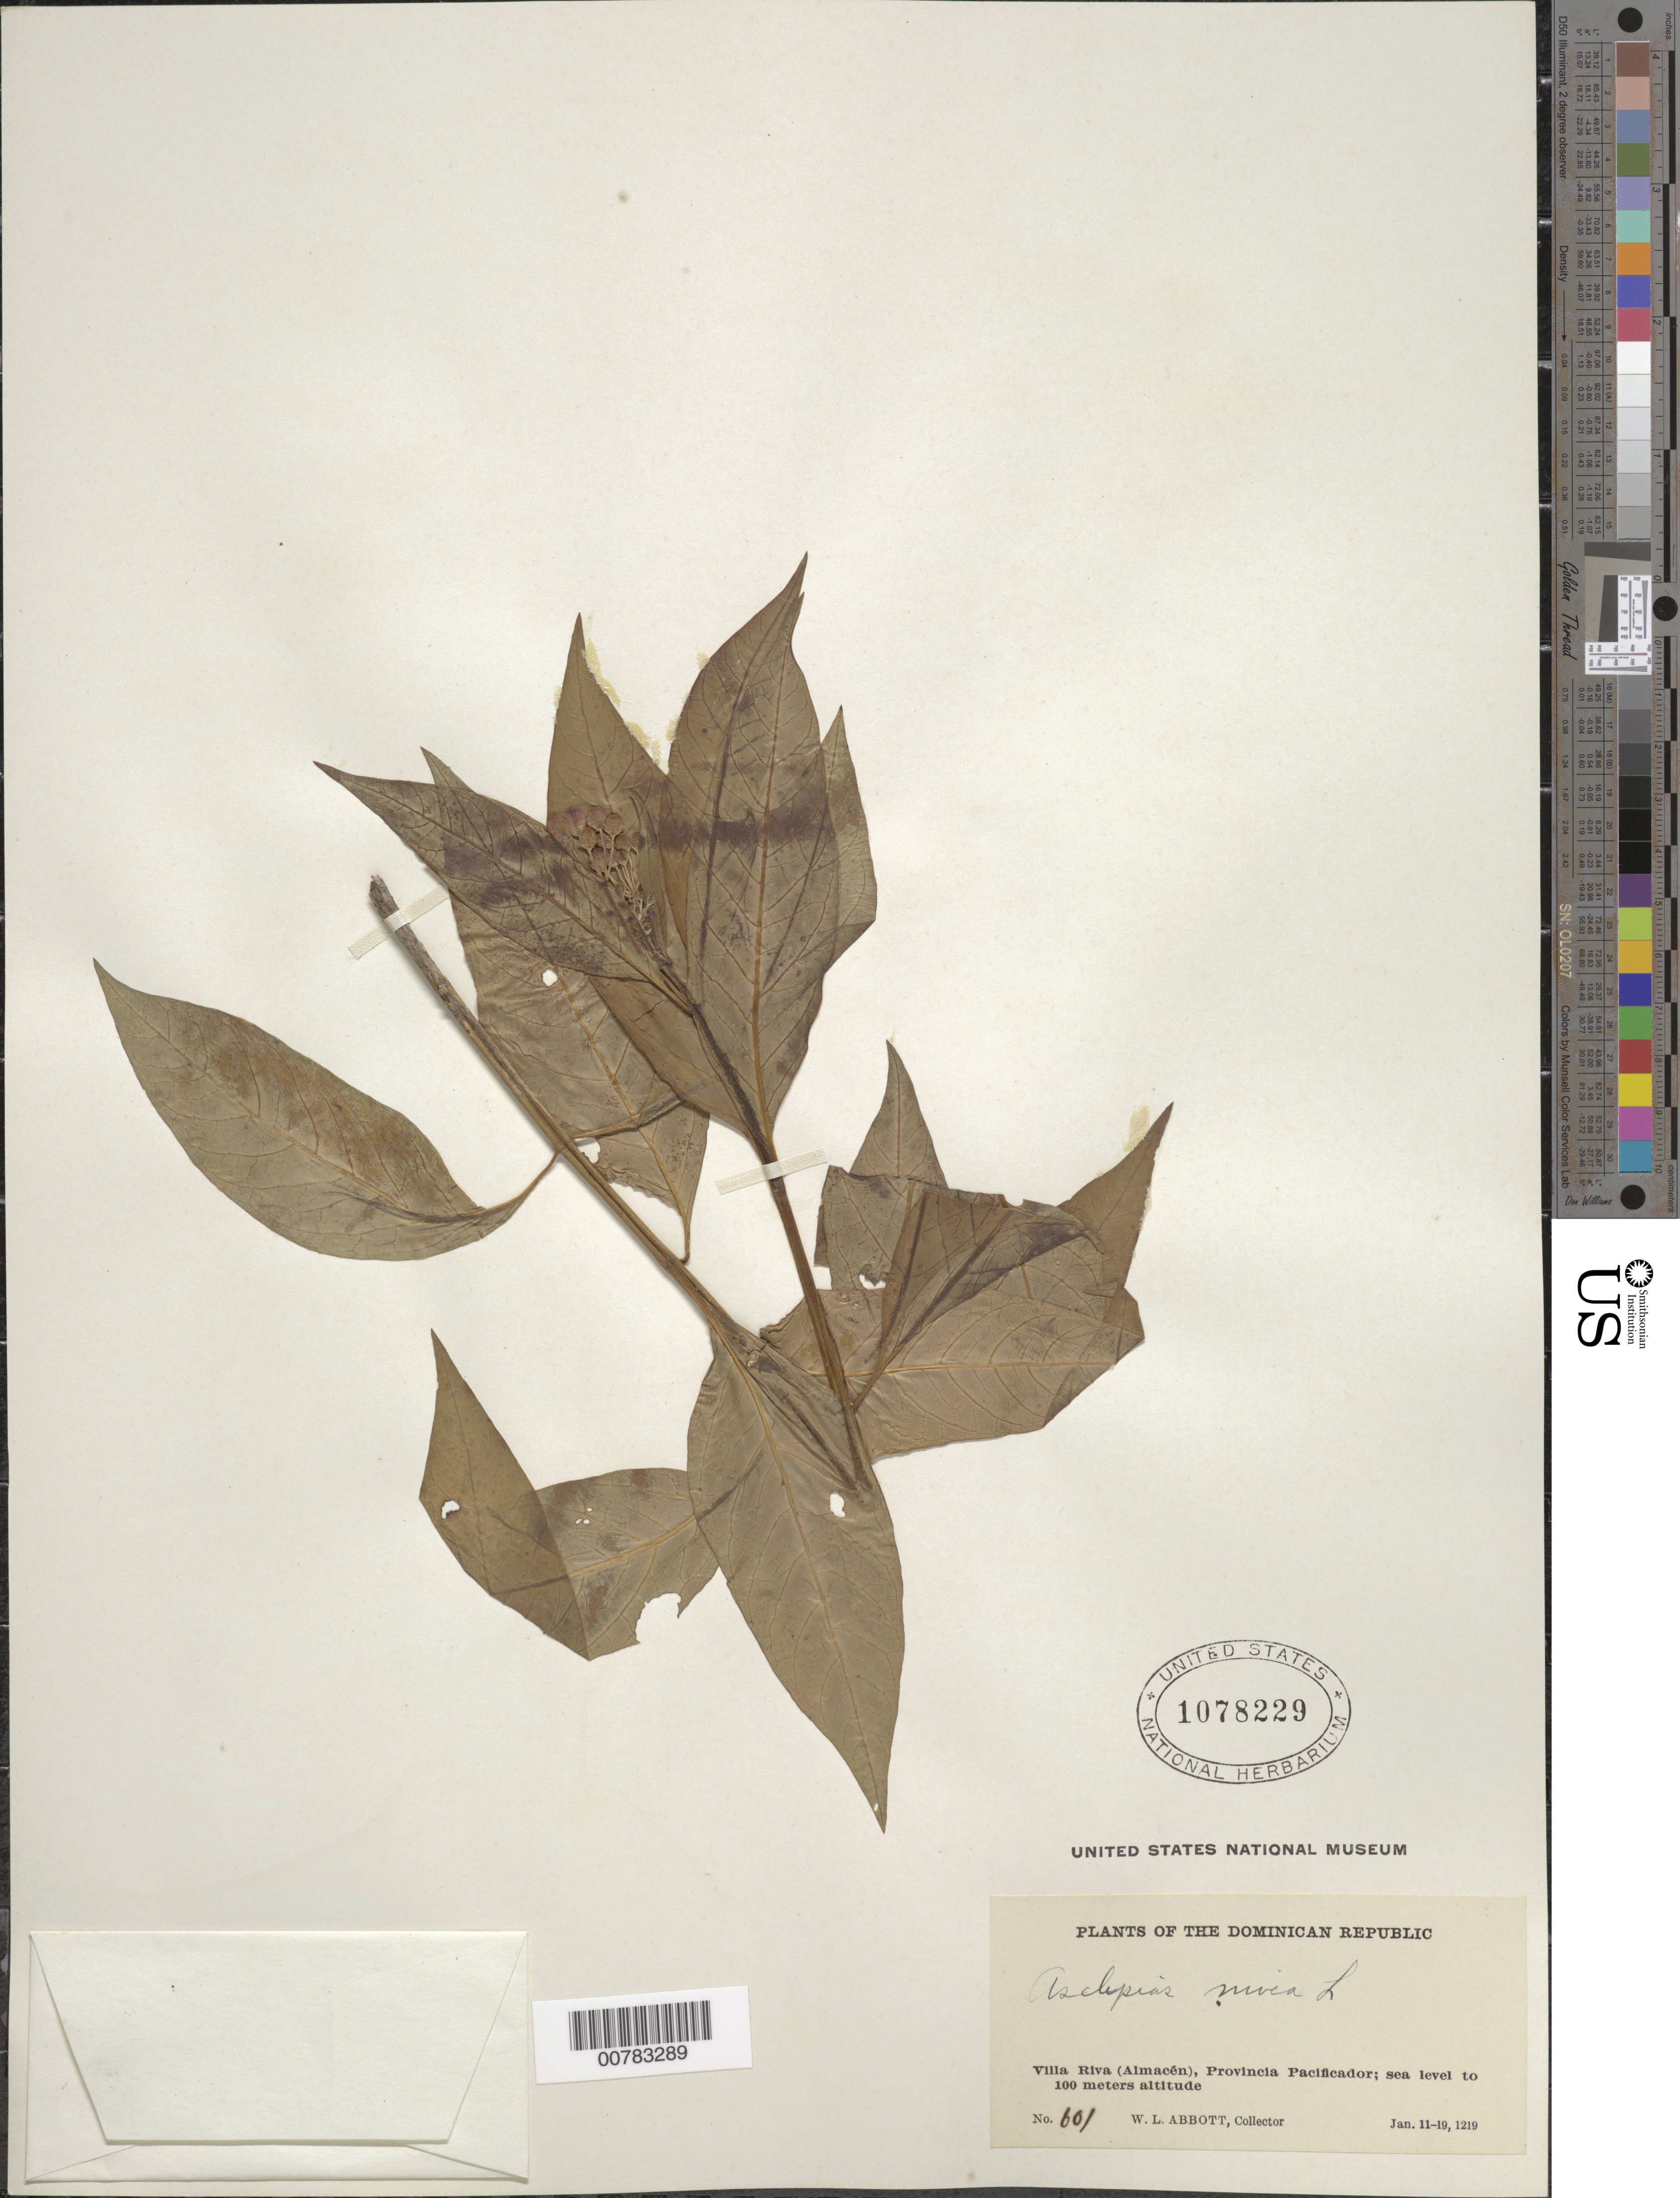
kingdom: Plantae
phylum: Tracheophyta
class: Magnoliopsida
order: Gentianales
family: Apocynaceae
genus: Asclepias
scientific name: Asclepias nivea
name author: L.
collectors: W. L. Abbott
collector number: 601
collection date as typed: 11 Jan 1910 to 19 Jan 1921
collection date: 1910-01-11/1921-01-19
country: Dominican Republic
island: Hispaniola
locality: Pacificador Province?, Villa Riva (Almacén).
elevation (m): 0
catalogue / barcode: US 1078229